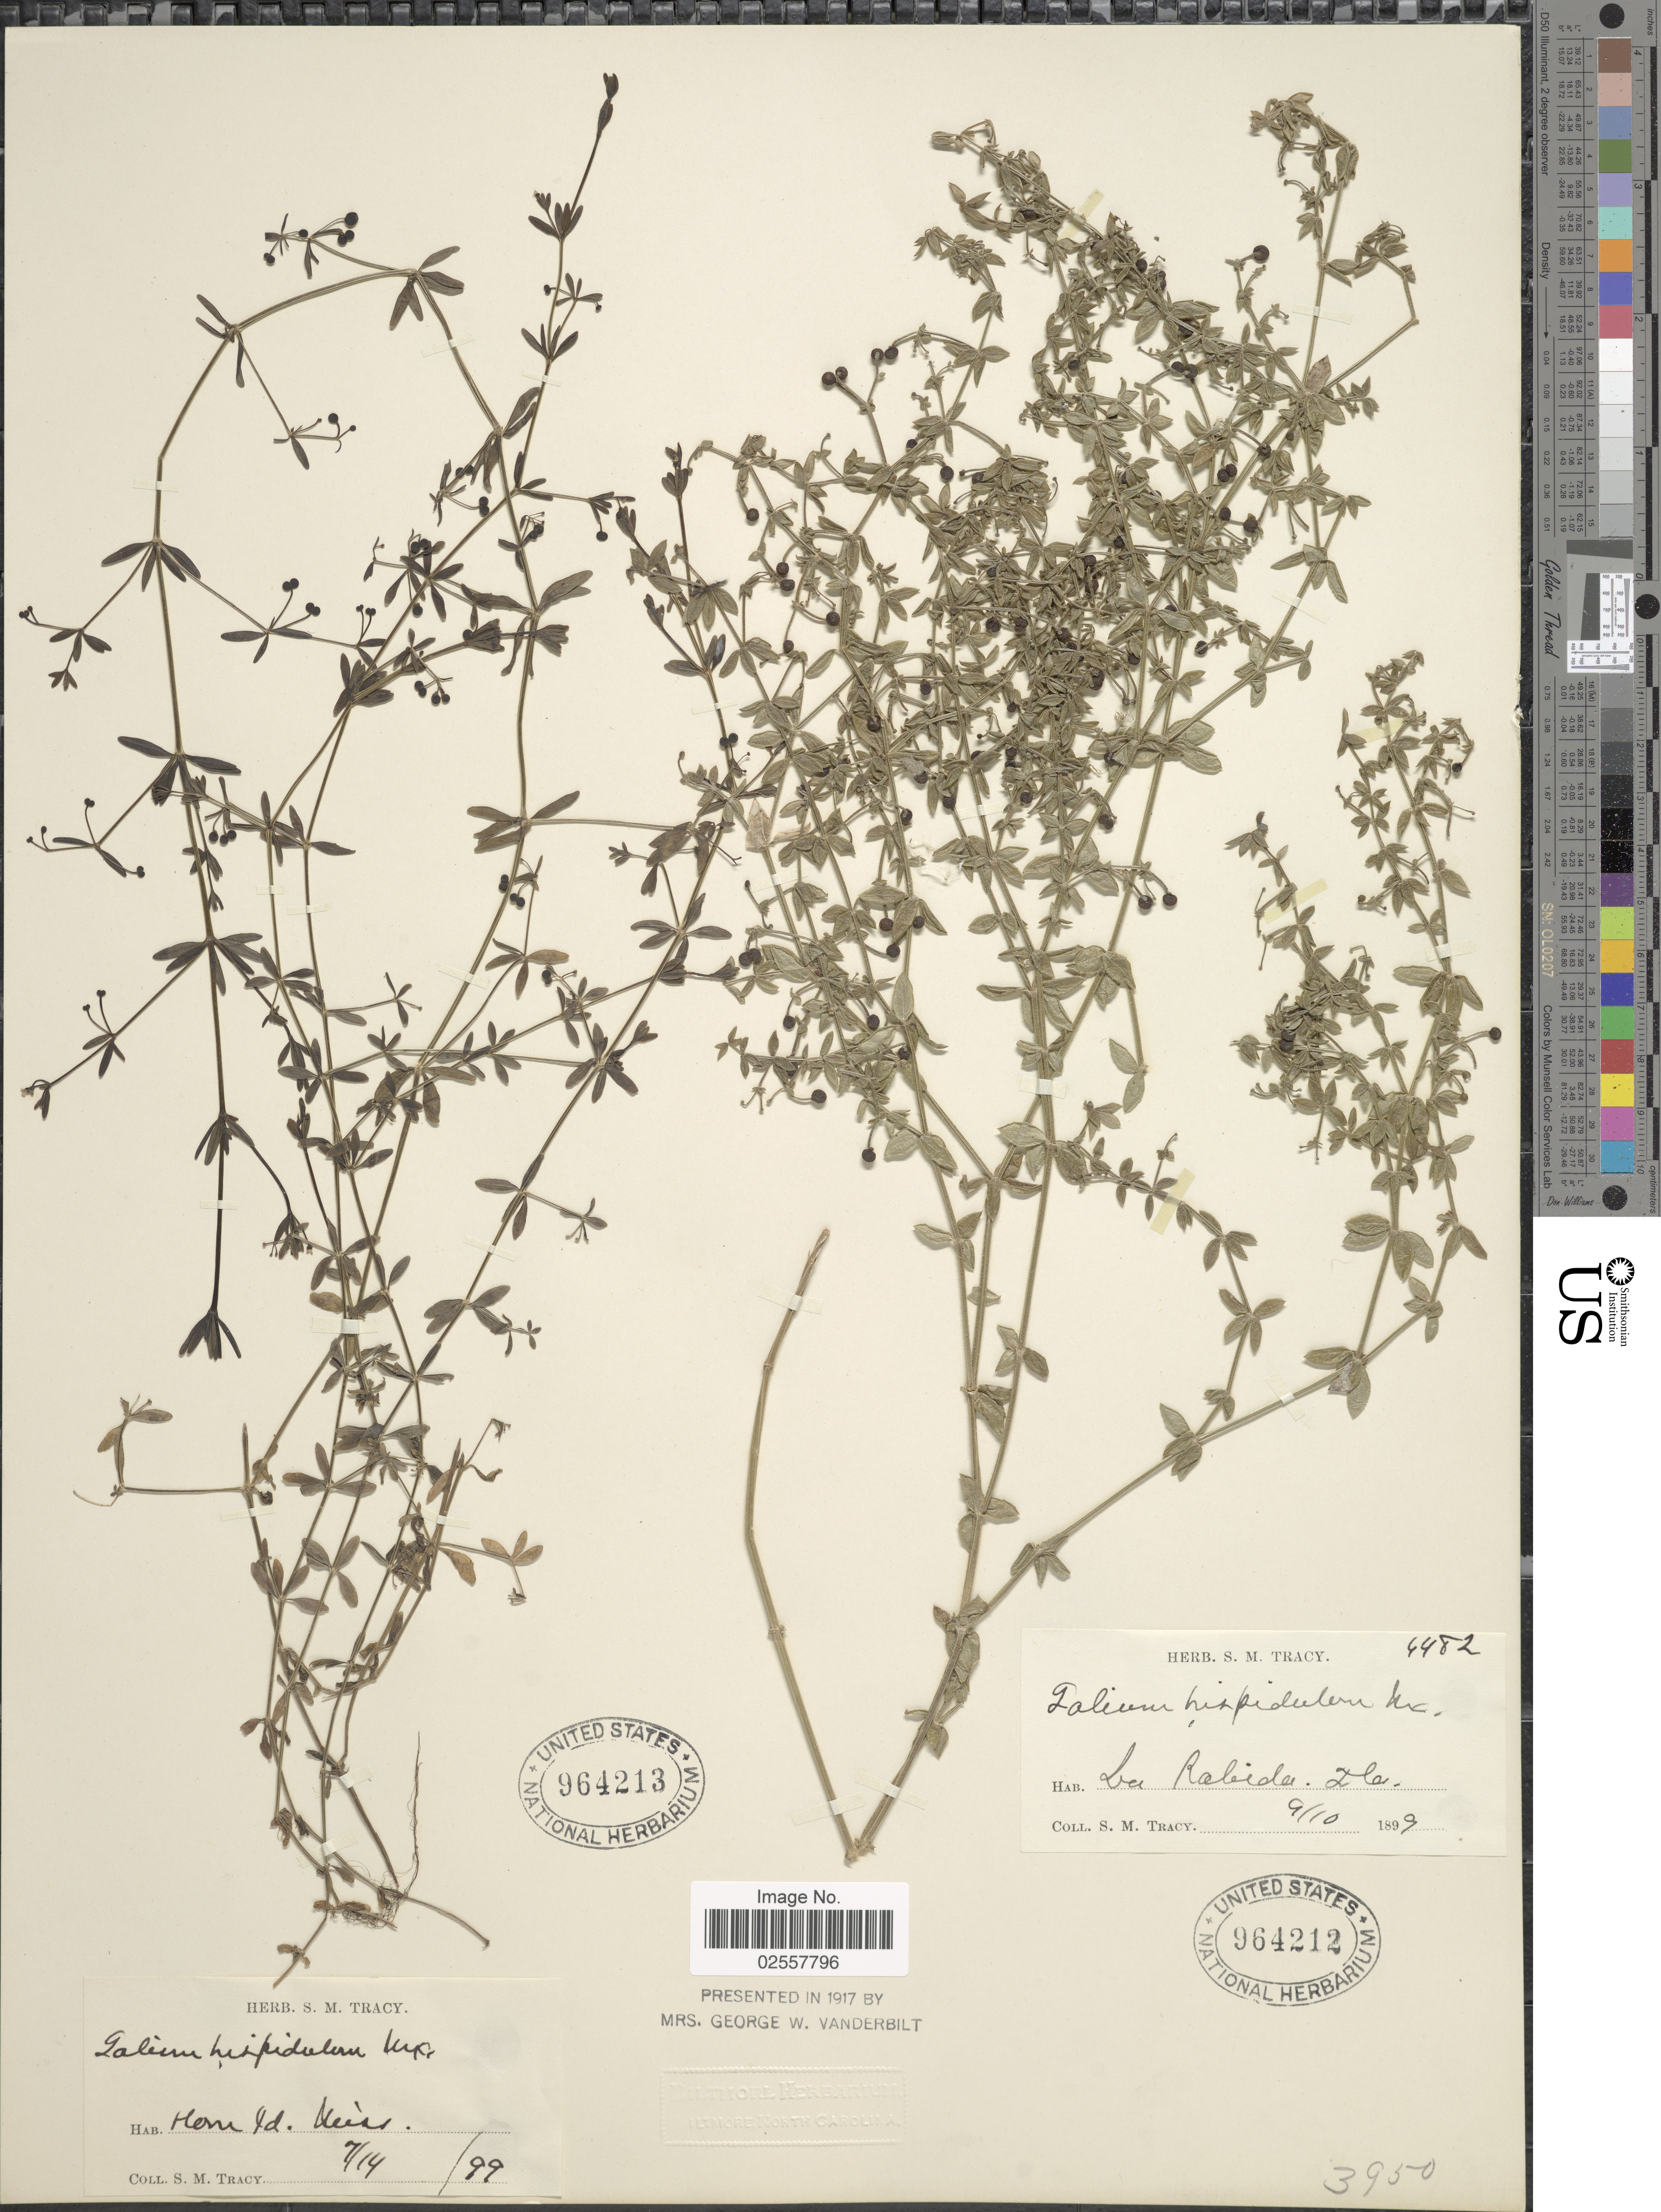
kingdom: Plantae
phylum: Tracheophyta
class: Magnoliopsida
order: Gentianales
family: Rubiaceae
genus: Galium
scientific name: Galium hispidulum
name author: Michx.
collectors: S. M. Tracy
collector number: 4482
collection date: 1899-09-10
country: United States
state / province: Florida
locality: La Rabida.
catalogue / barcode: US 964212-2